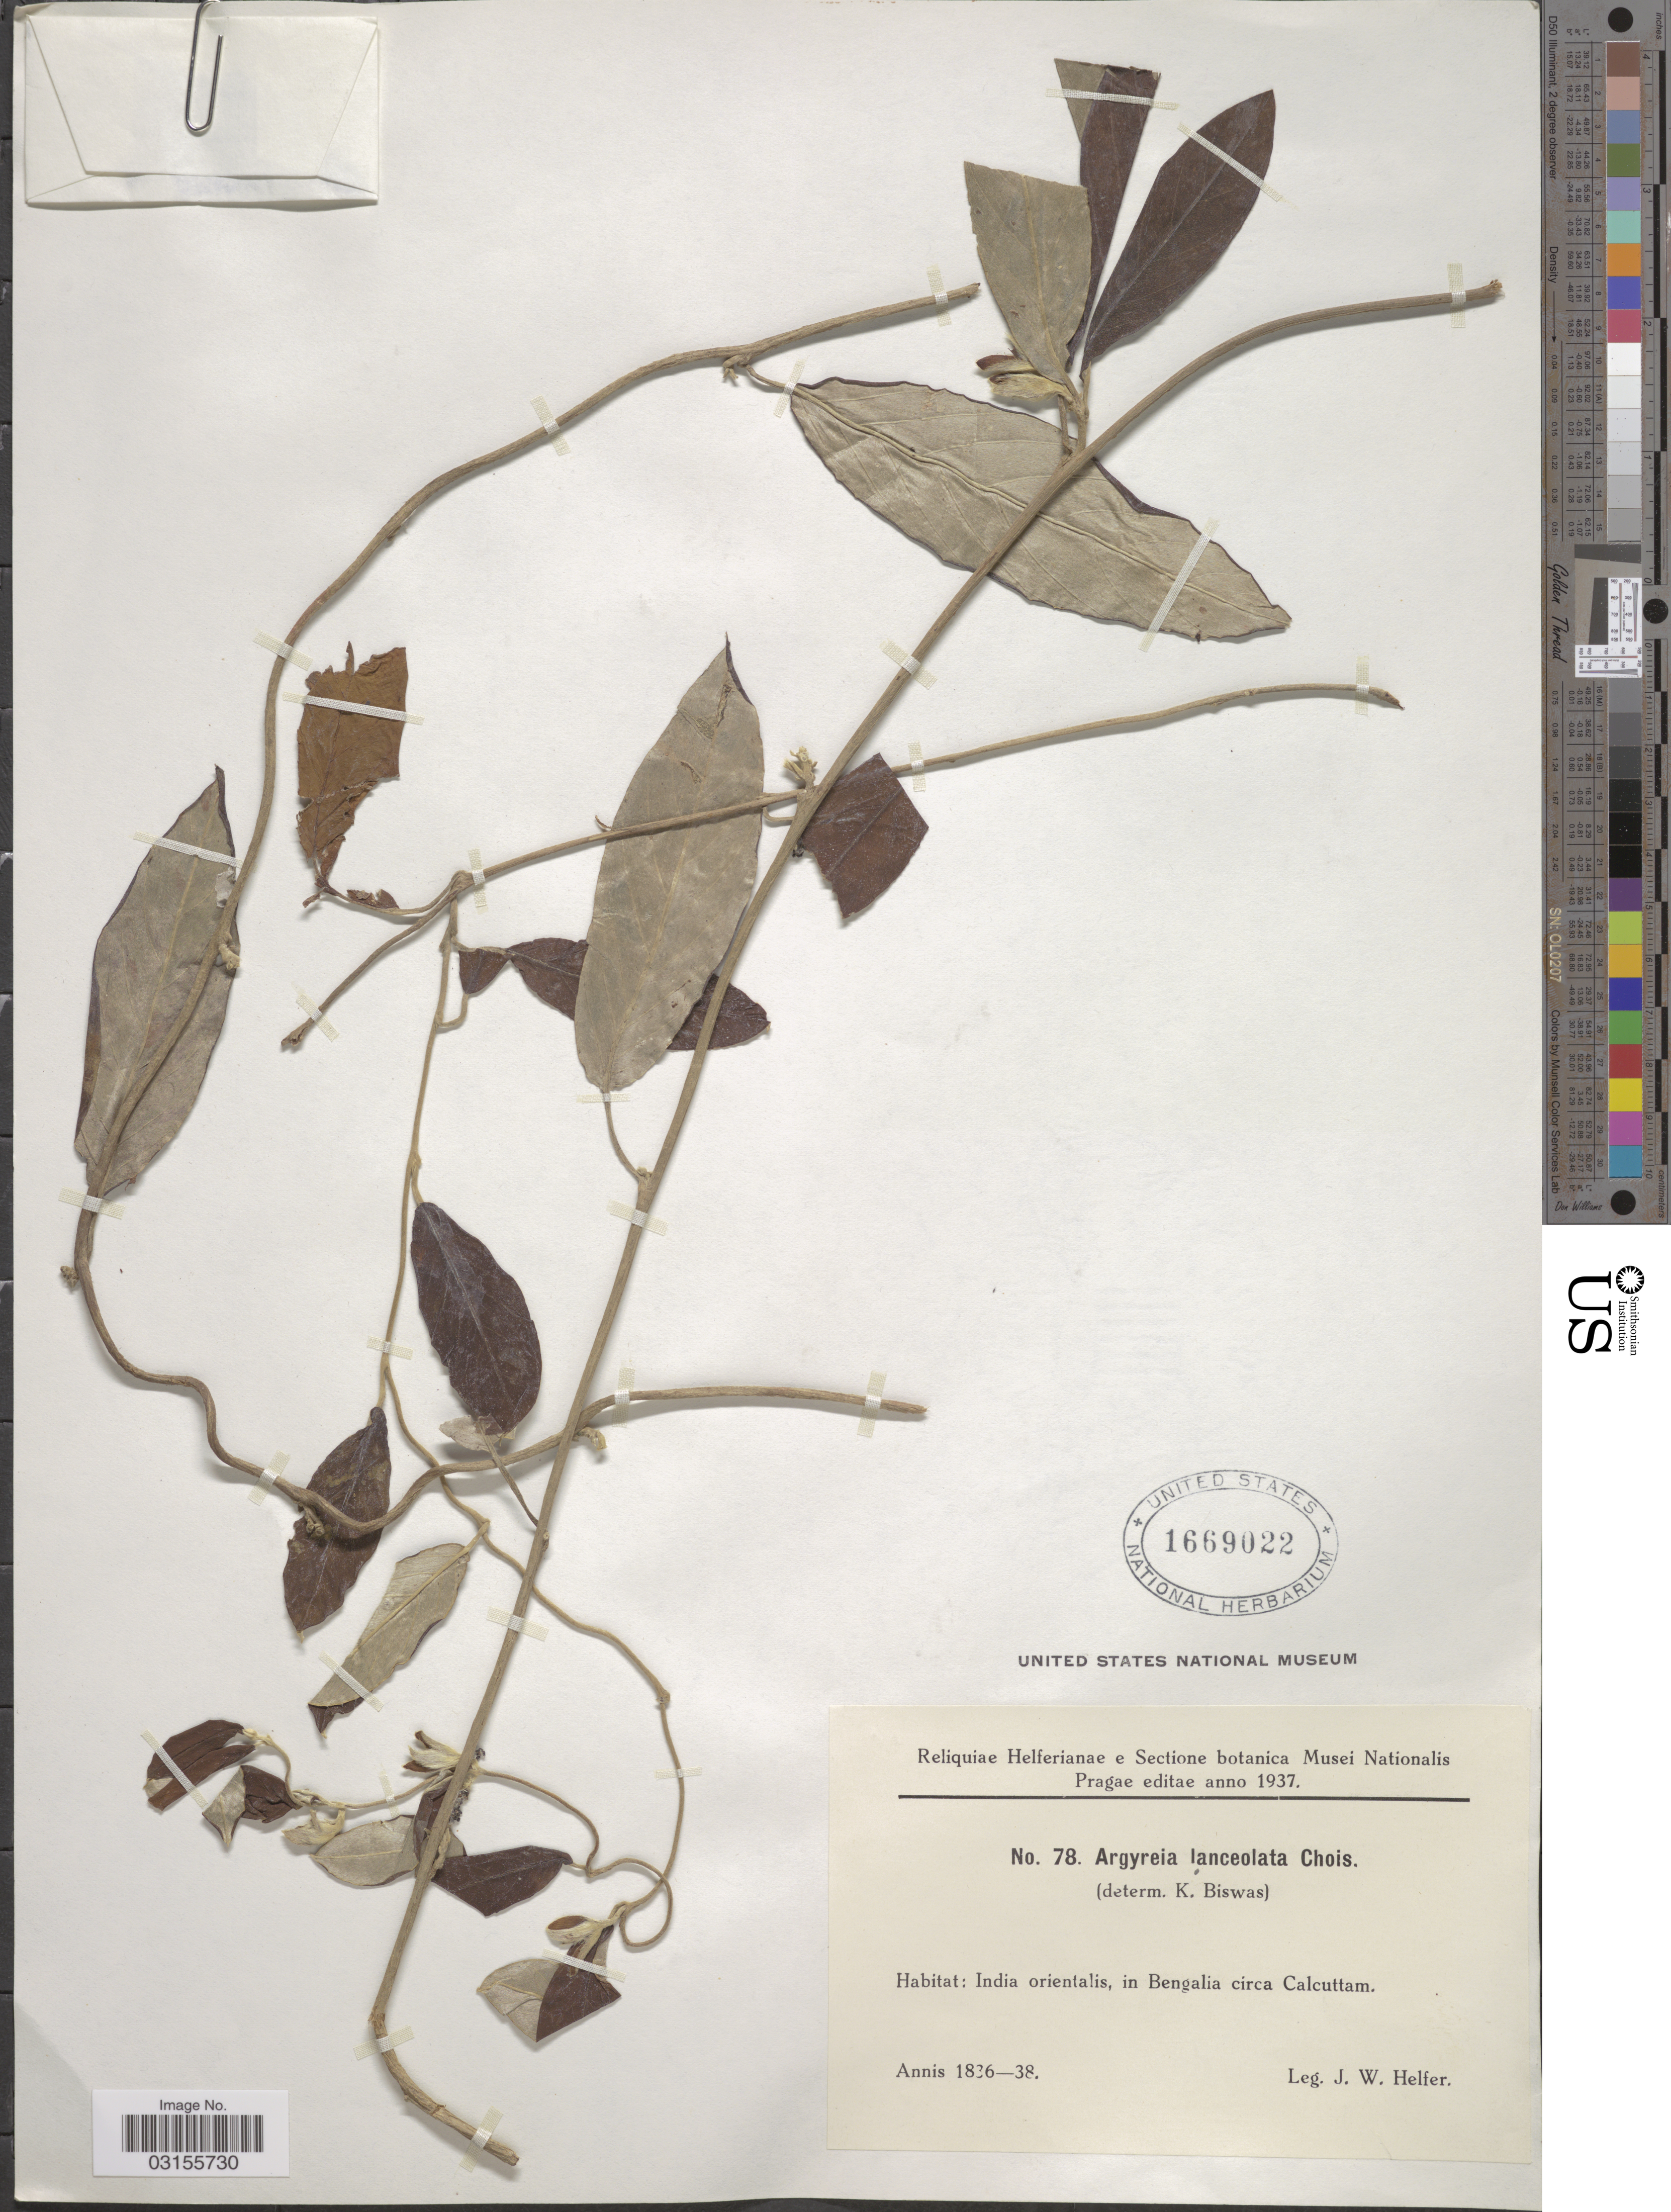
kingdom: Plantae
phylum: Tracheophyta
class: Magnoliopsida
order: Solanales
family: Convolvulaceae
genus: Argyreia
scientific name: Argyreia lanceolata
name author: Choisy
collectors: J. W. Helfer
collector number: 78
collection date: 1836/1838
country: India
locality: India orientalis, in Bengalia circa Calcuttam.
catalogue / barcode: US 1669022